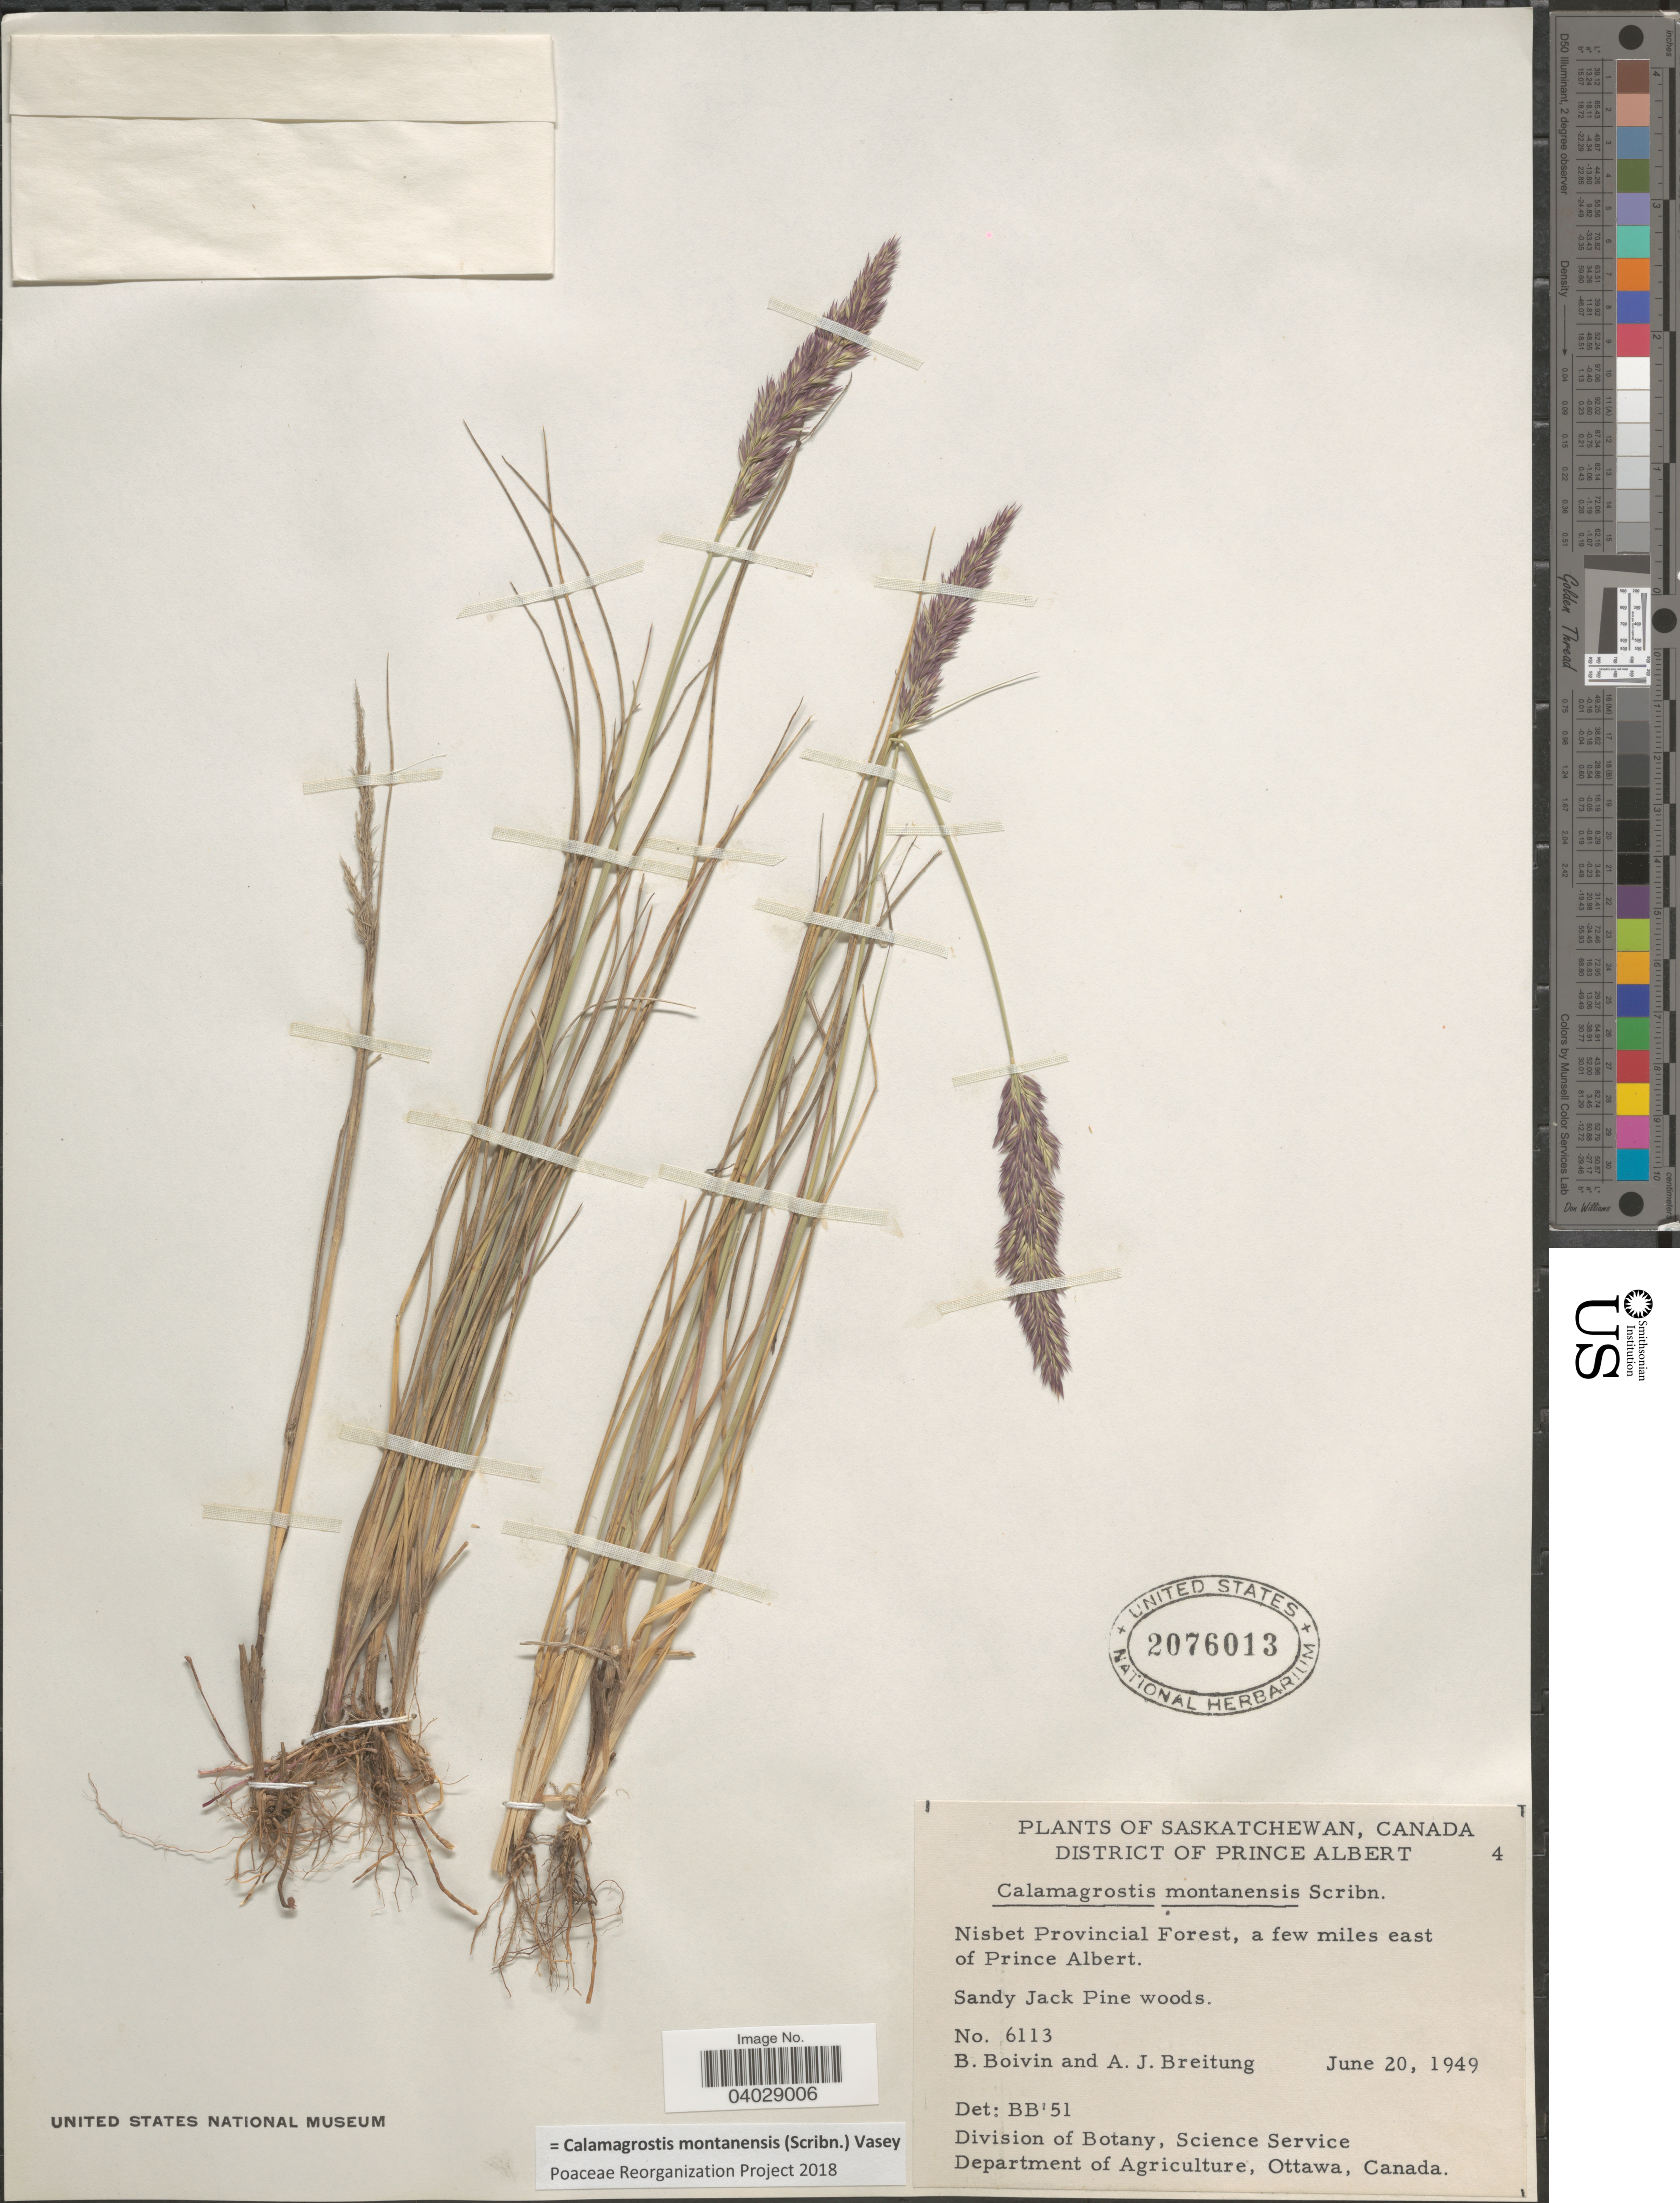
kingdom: Plantae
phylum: Tracheophyta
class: Liliopsida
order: Poales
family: Poaceae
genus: Calamagrostis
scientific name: Calamagrostis montanensis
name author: Scribn. ex Vasey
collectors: J. R. B. Boivin & A. Breitung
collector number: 6113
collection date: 1949-06-20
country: Canada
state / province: Saskatchewan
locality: District of Prince Albert. Nisbet Provincial Forest, a few miles east of Prince Albert. Sandy Jack Pine woods.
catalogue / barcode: US 2076013